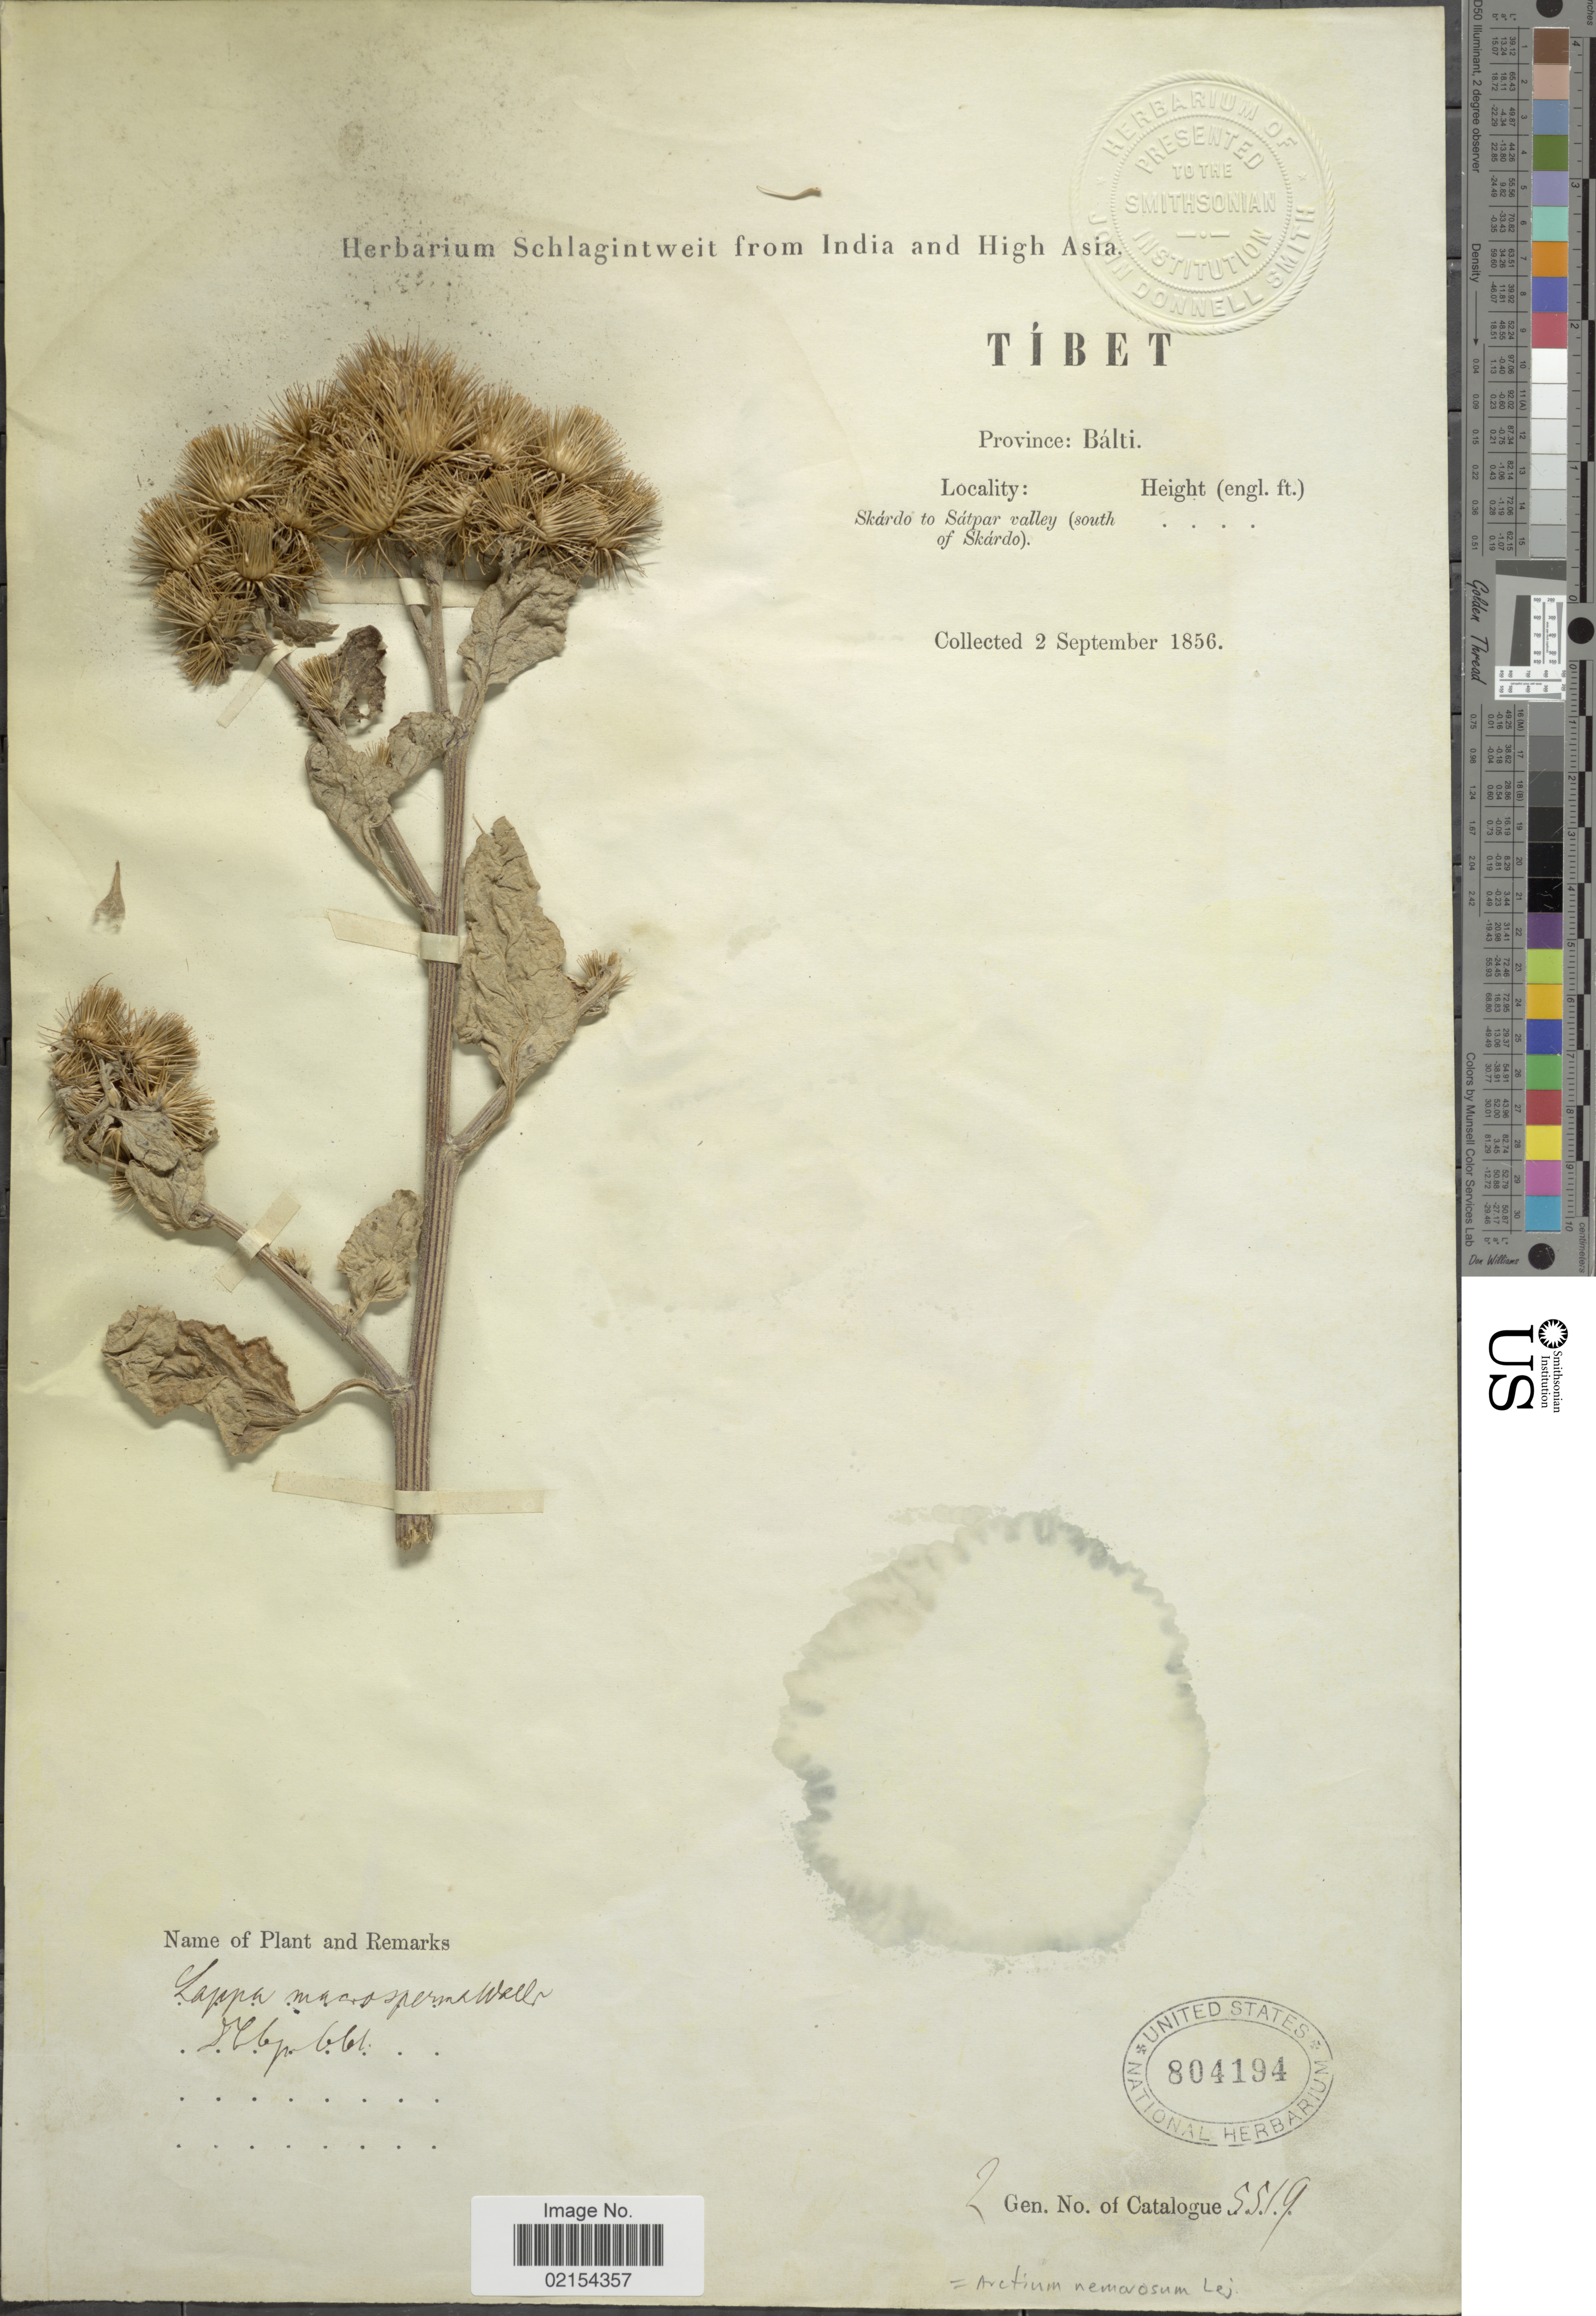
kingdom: Plantae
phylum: Tracheophyta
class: Magnoliopsida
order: Asterales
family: Asteraceae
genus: Arctium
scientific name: Arctium nemorosum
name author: Lej.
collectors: ex herb. Schlagintweit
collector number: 5519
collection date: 1856-09-02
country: China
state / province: Xizang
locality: Tibet. Province: Balti, Skardo to Satpar valley(south of Skardo)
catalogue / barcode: US 804194